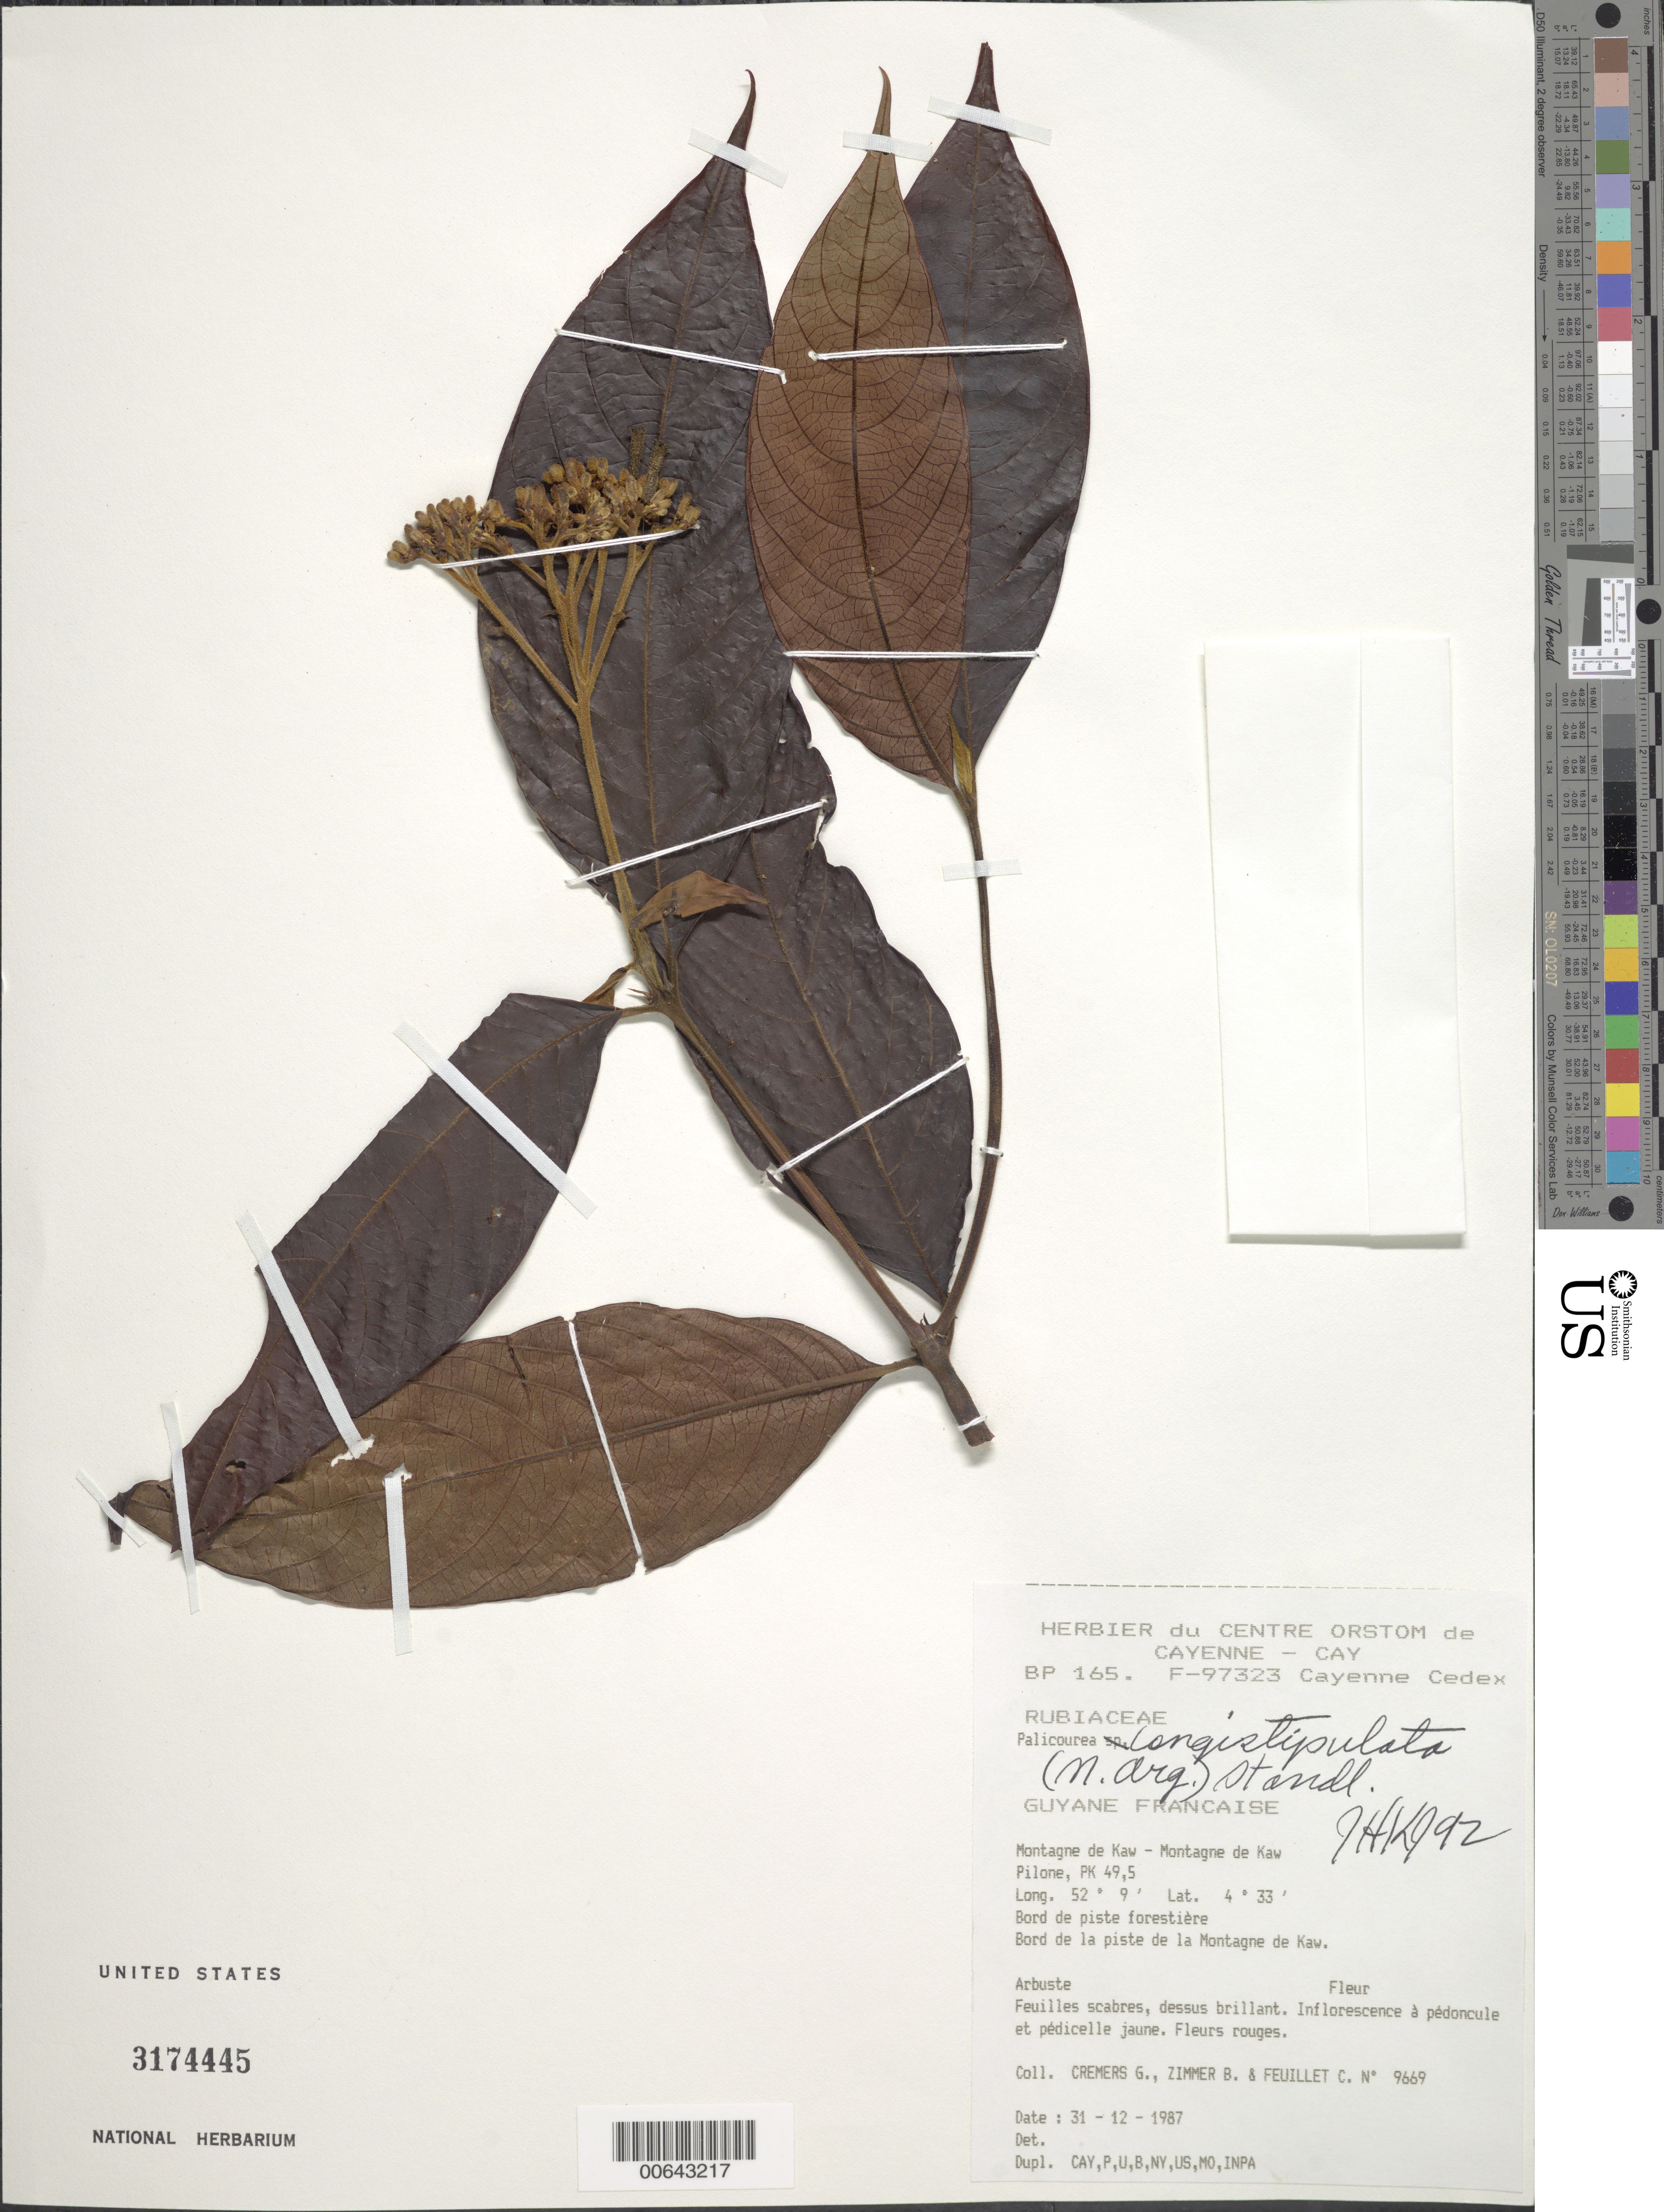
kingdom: Plantae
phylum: Tracheophyta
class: Magnoliopsida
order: Gentianales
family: Rubiaceae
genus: Palicourea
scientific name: Palicourea longistipulata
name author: Standl.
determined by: Kirkbride, J. H.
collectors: G. Cremers, B. Zimmer & C. Feuillet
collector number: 9669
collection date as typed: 31 Dec 1987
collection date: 1987-12-31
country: French Guiana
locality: Montagne de Kaw, en bord de la piste; Pilone PK 49.5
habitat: Bord de piste forestiere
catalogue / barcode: US 3174445